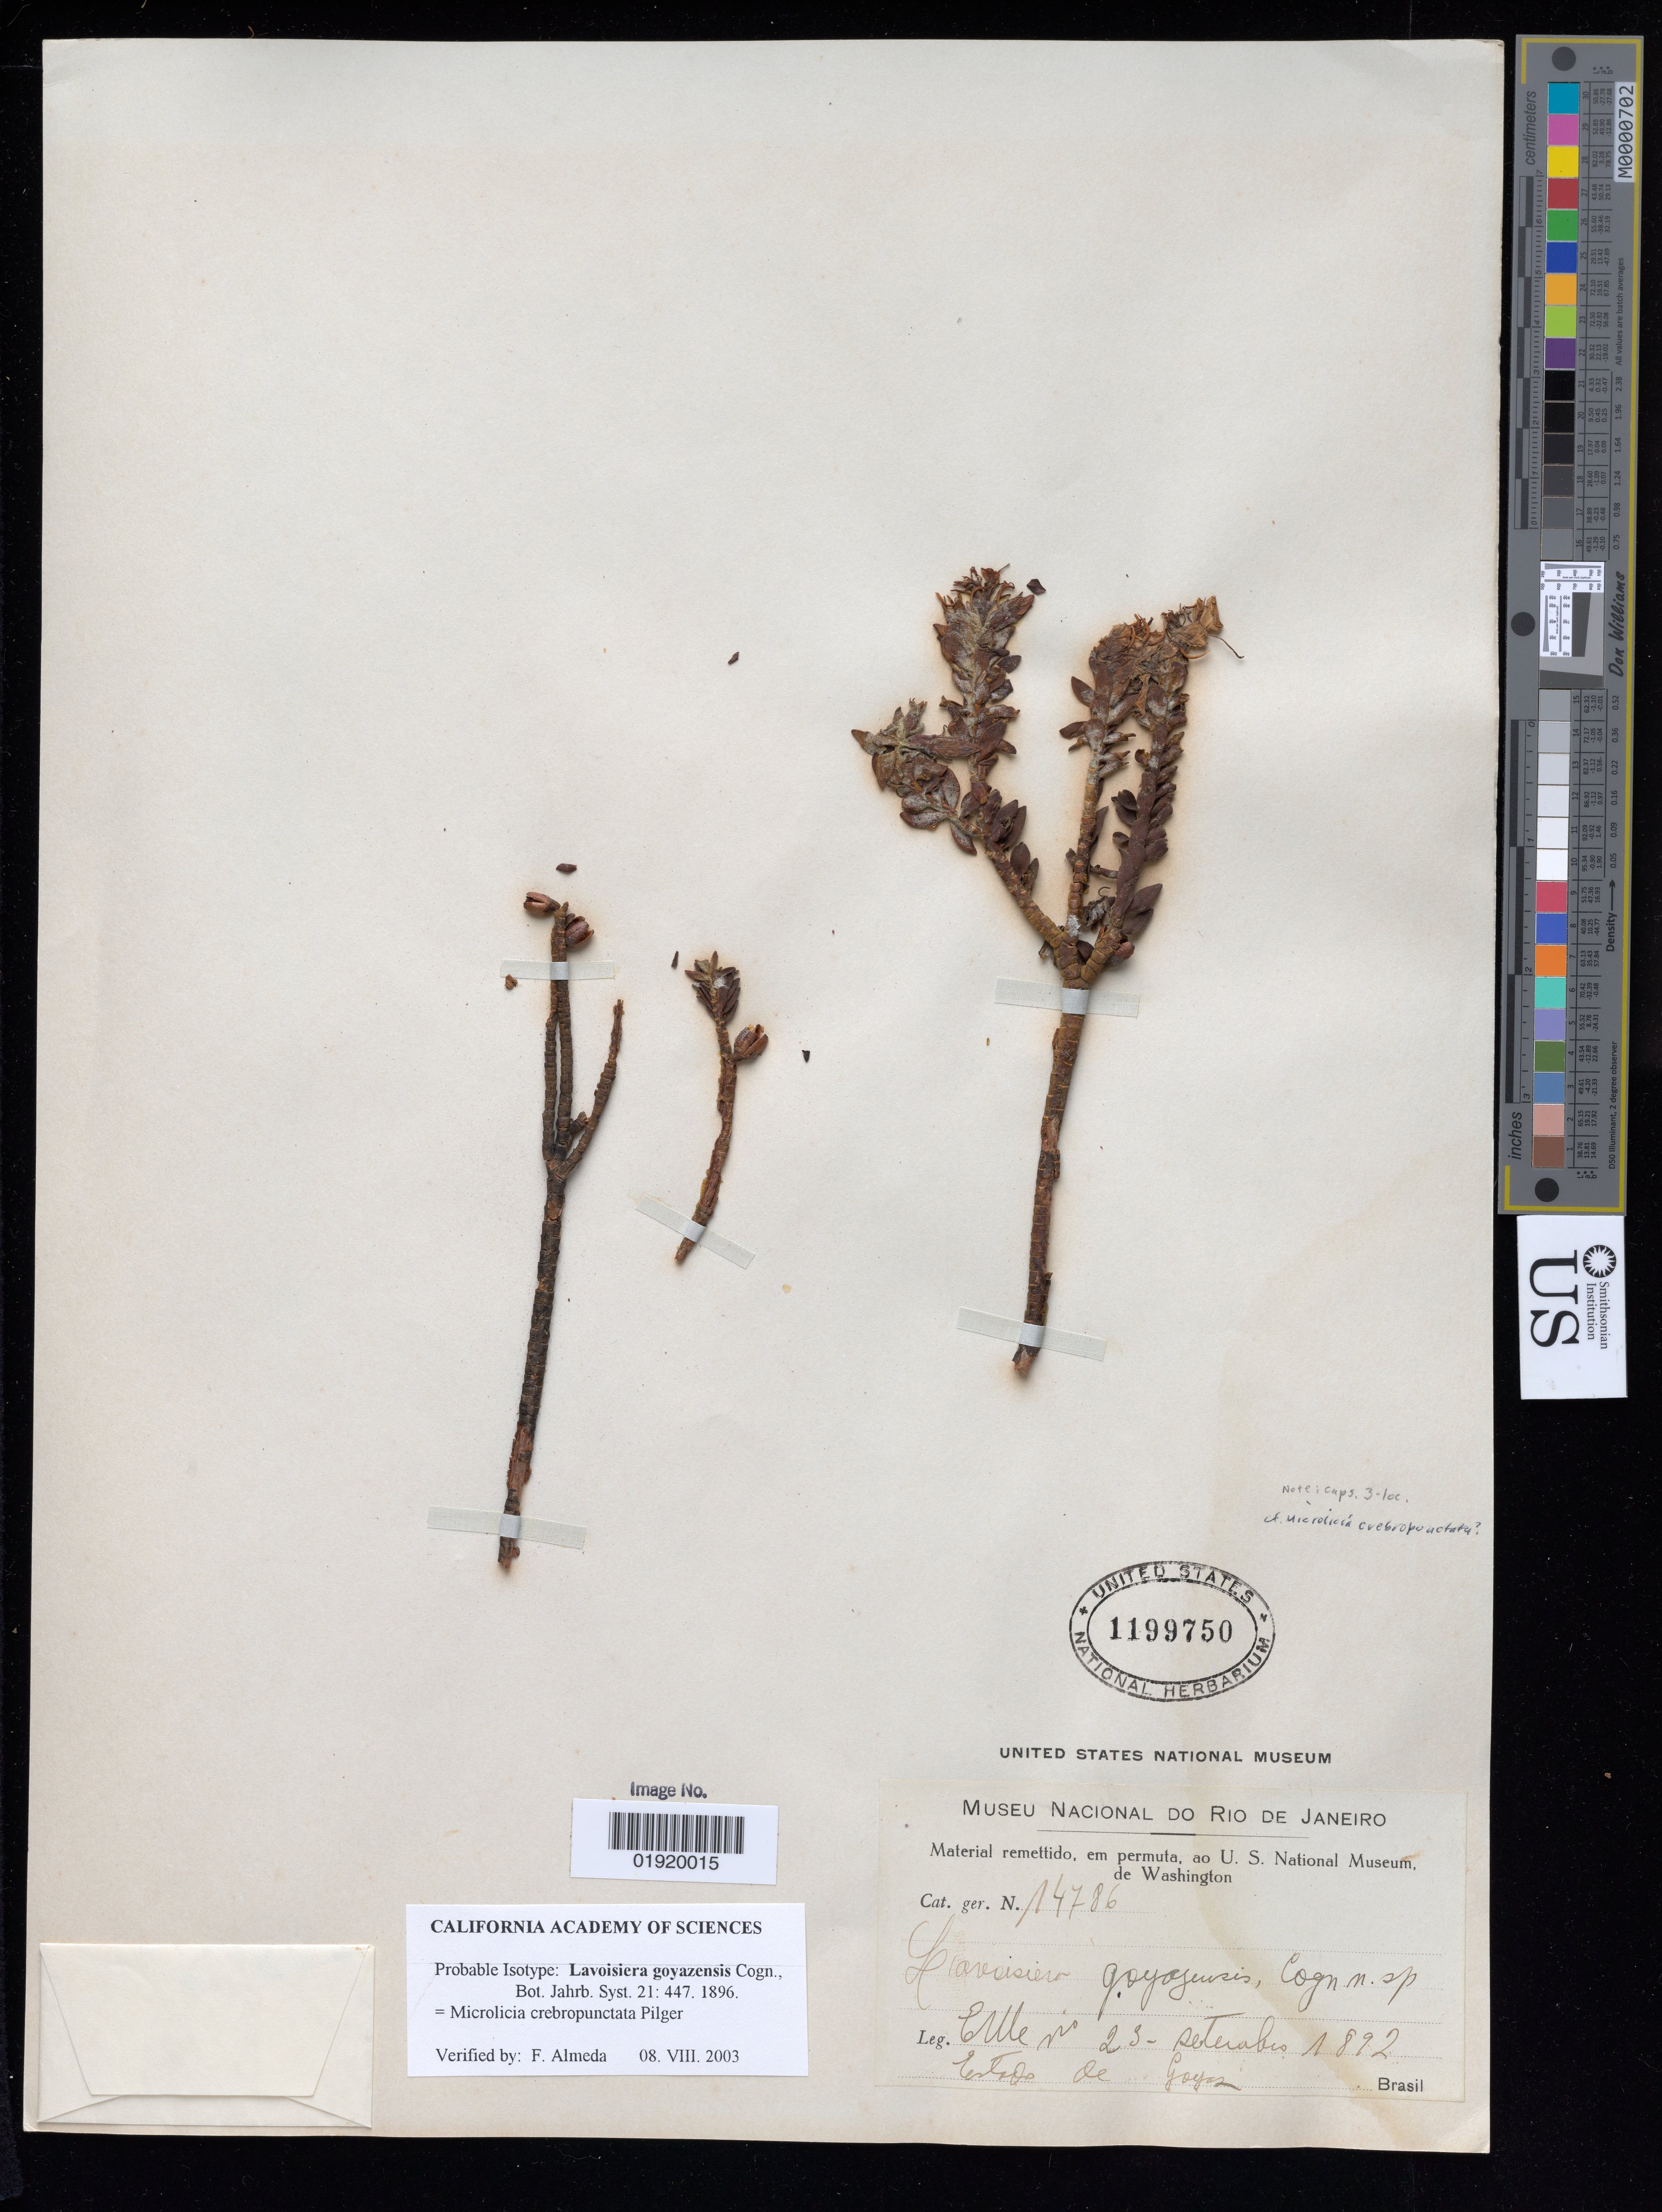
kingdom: Plantae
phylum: Tracheophyta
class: Magnoliopsida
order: Myrtales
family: Melastomataceae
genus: Lavoisiera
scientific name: Lavoisiera goyazensis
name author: Cogn.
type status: Possible Type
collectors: E. H. Ule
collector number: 23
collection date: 1892-09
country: Brazil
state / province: Goiás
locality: Estado de Goyaz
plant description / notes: Protologue cites 2903 (this specimen numbered 23)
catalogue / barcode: US 1199750